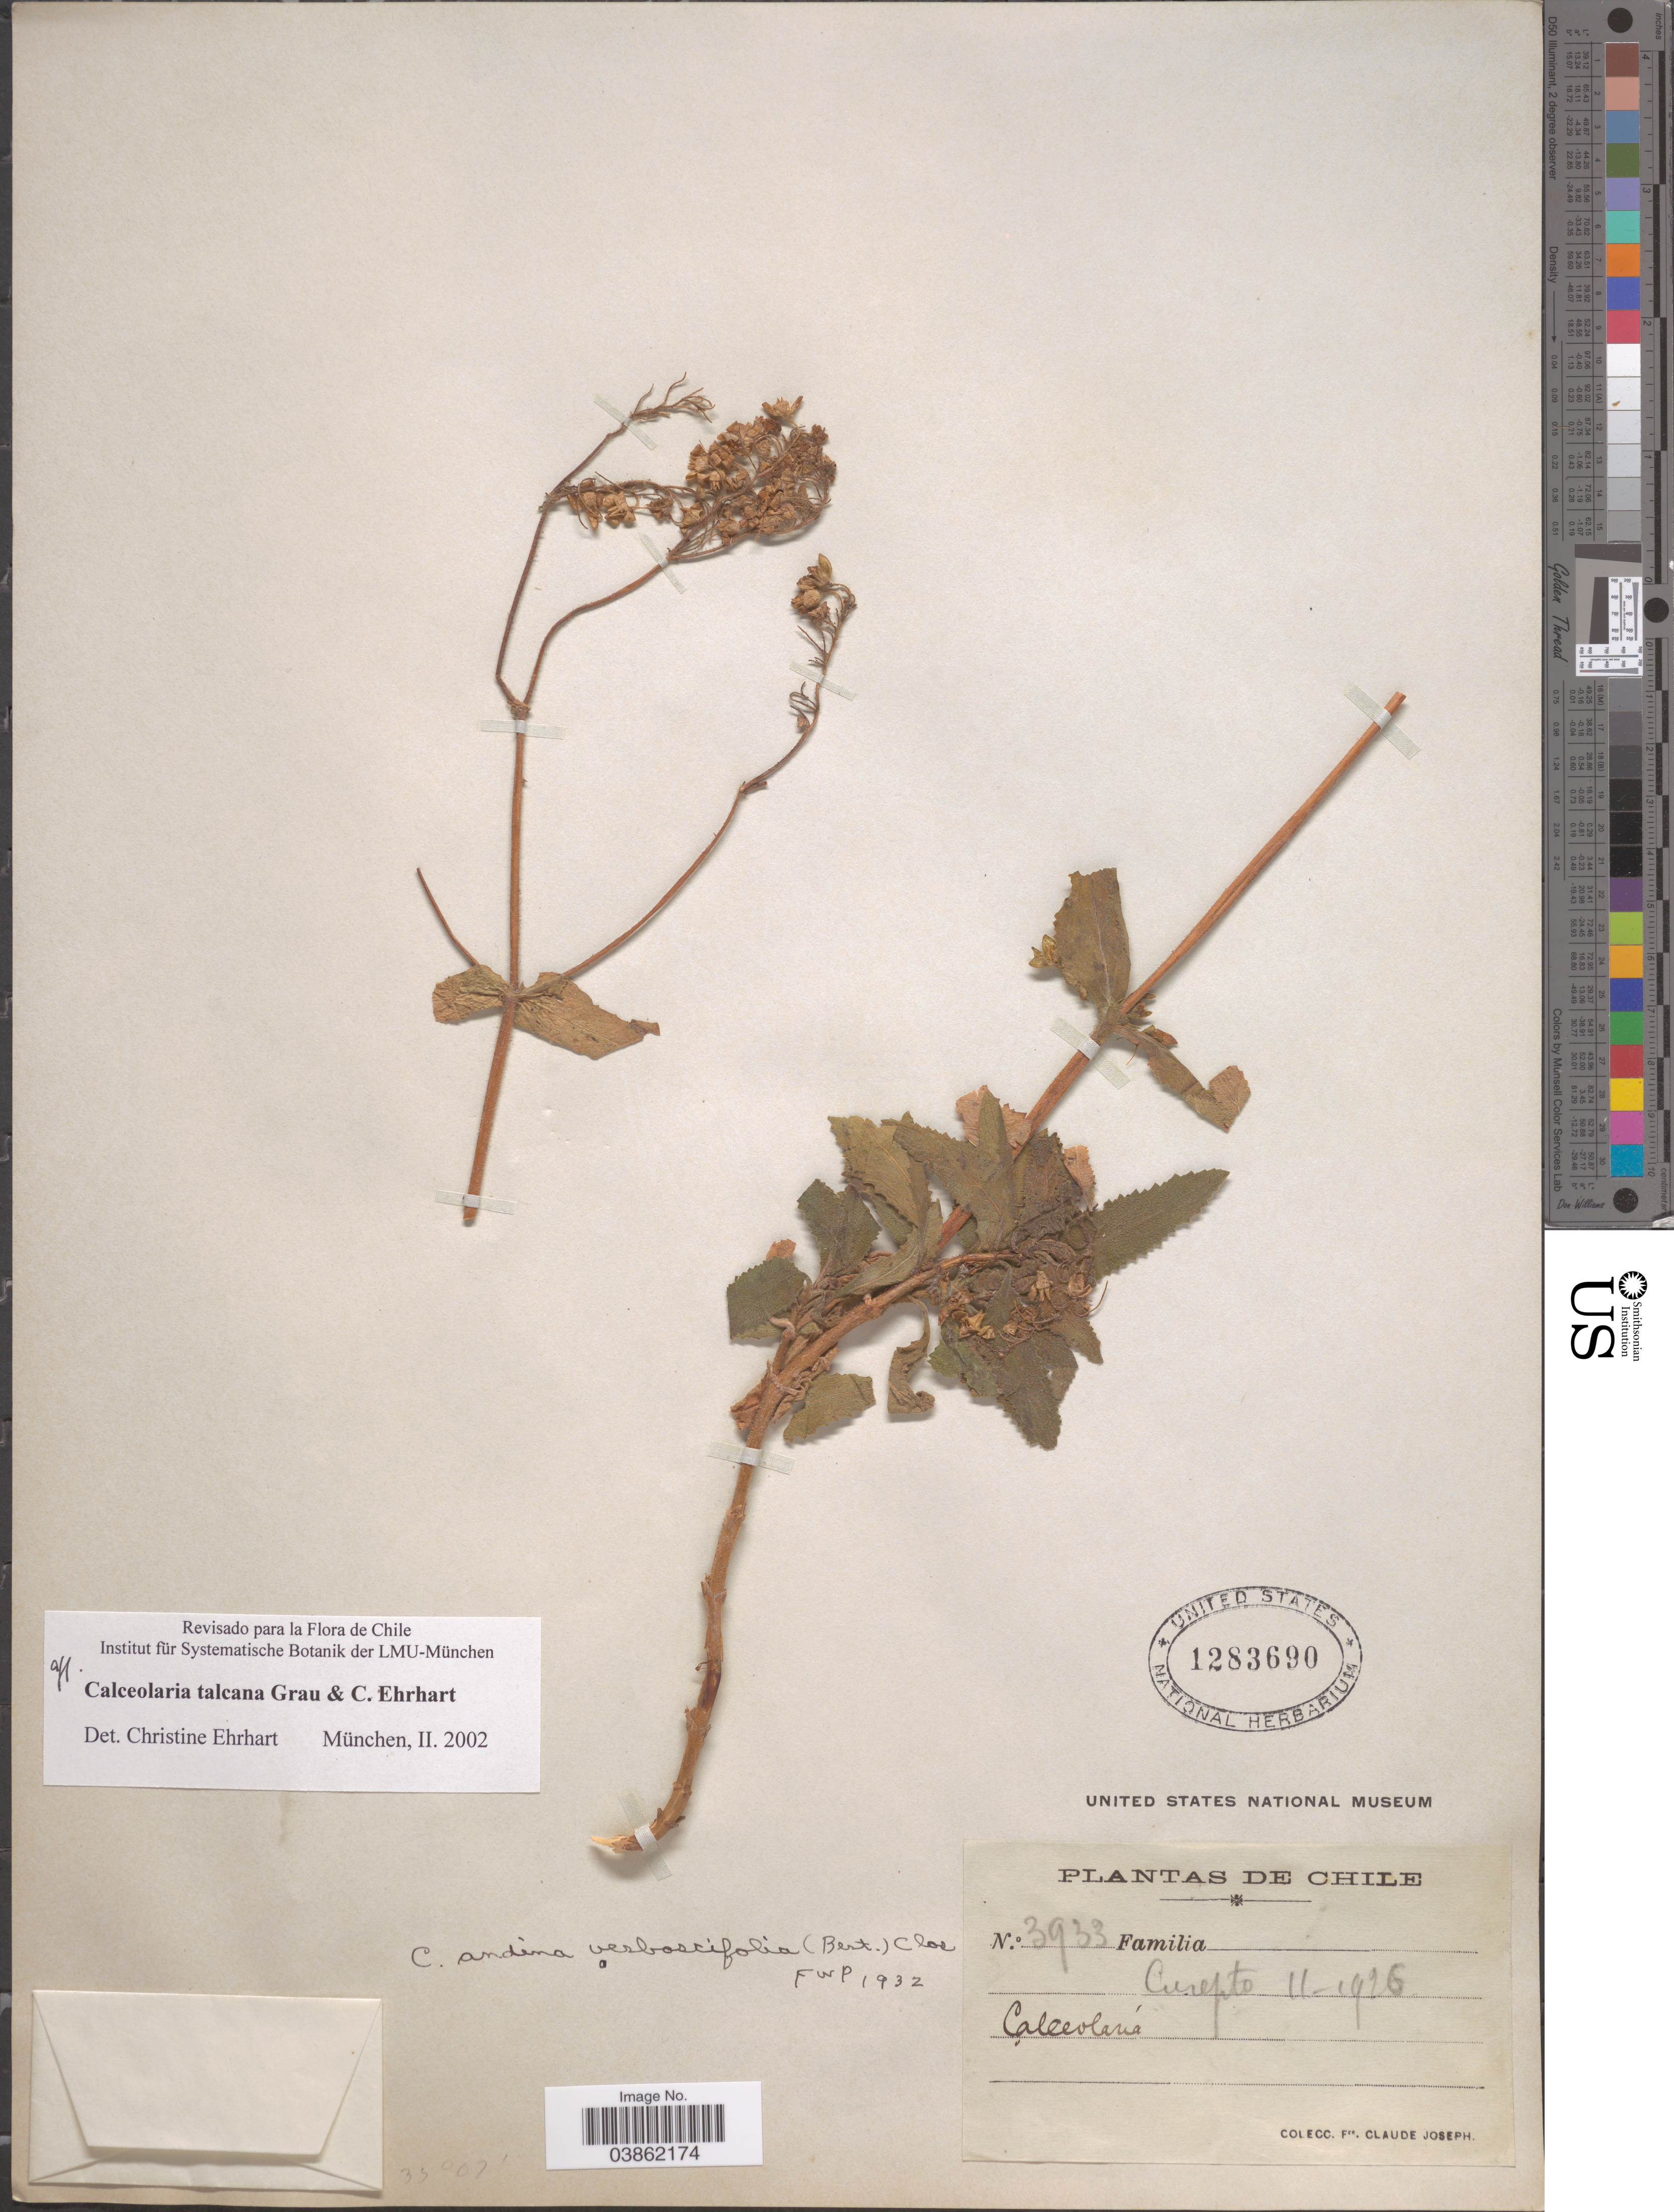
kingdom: Plantae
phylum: Tracheophyta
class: Magnoliopsida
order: Lamiales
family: Calceolariaceae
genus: Calceolaria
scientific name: Calceolaria talcana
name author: Grau & C. Ehrh.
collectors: Bro. Claude-Joseph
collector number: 3933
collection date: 1926-11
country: Chile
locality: Curepto.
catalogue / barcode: US 1283690